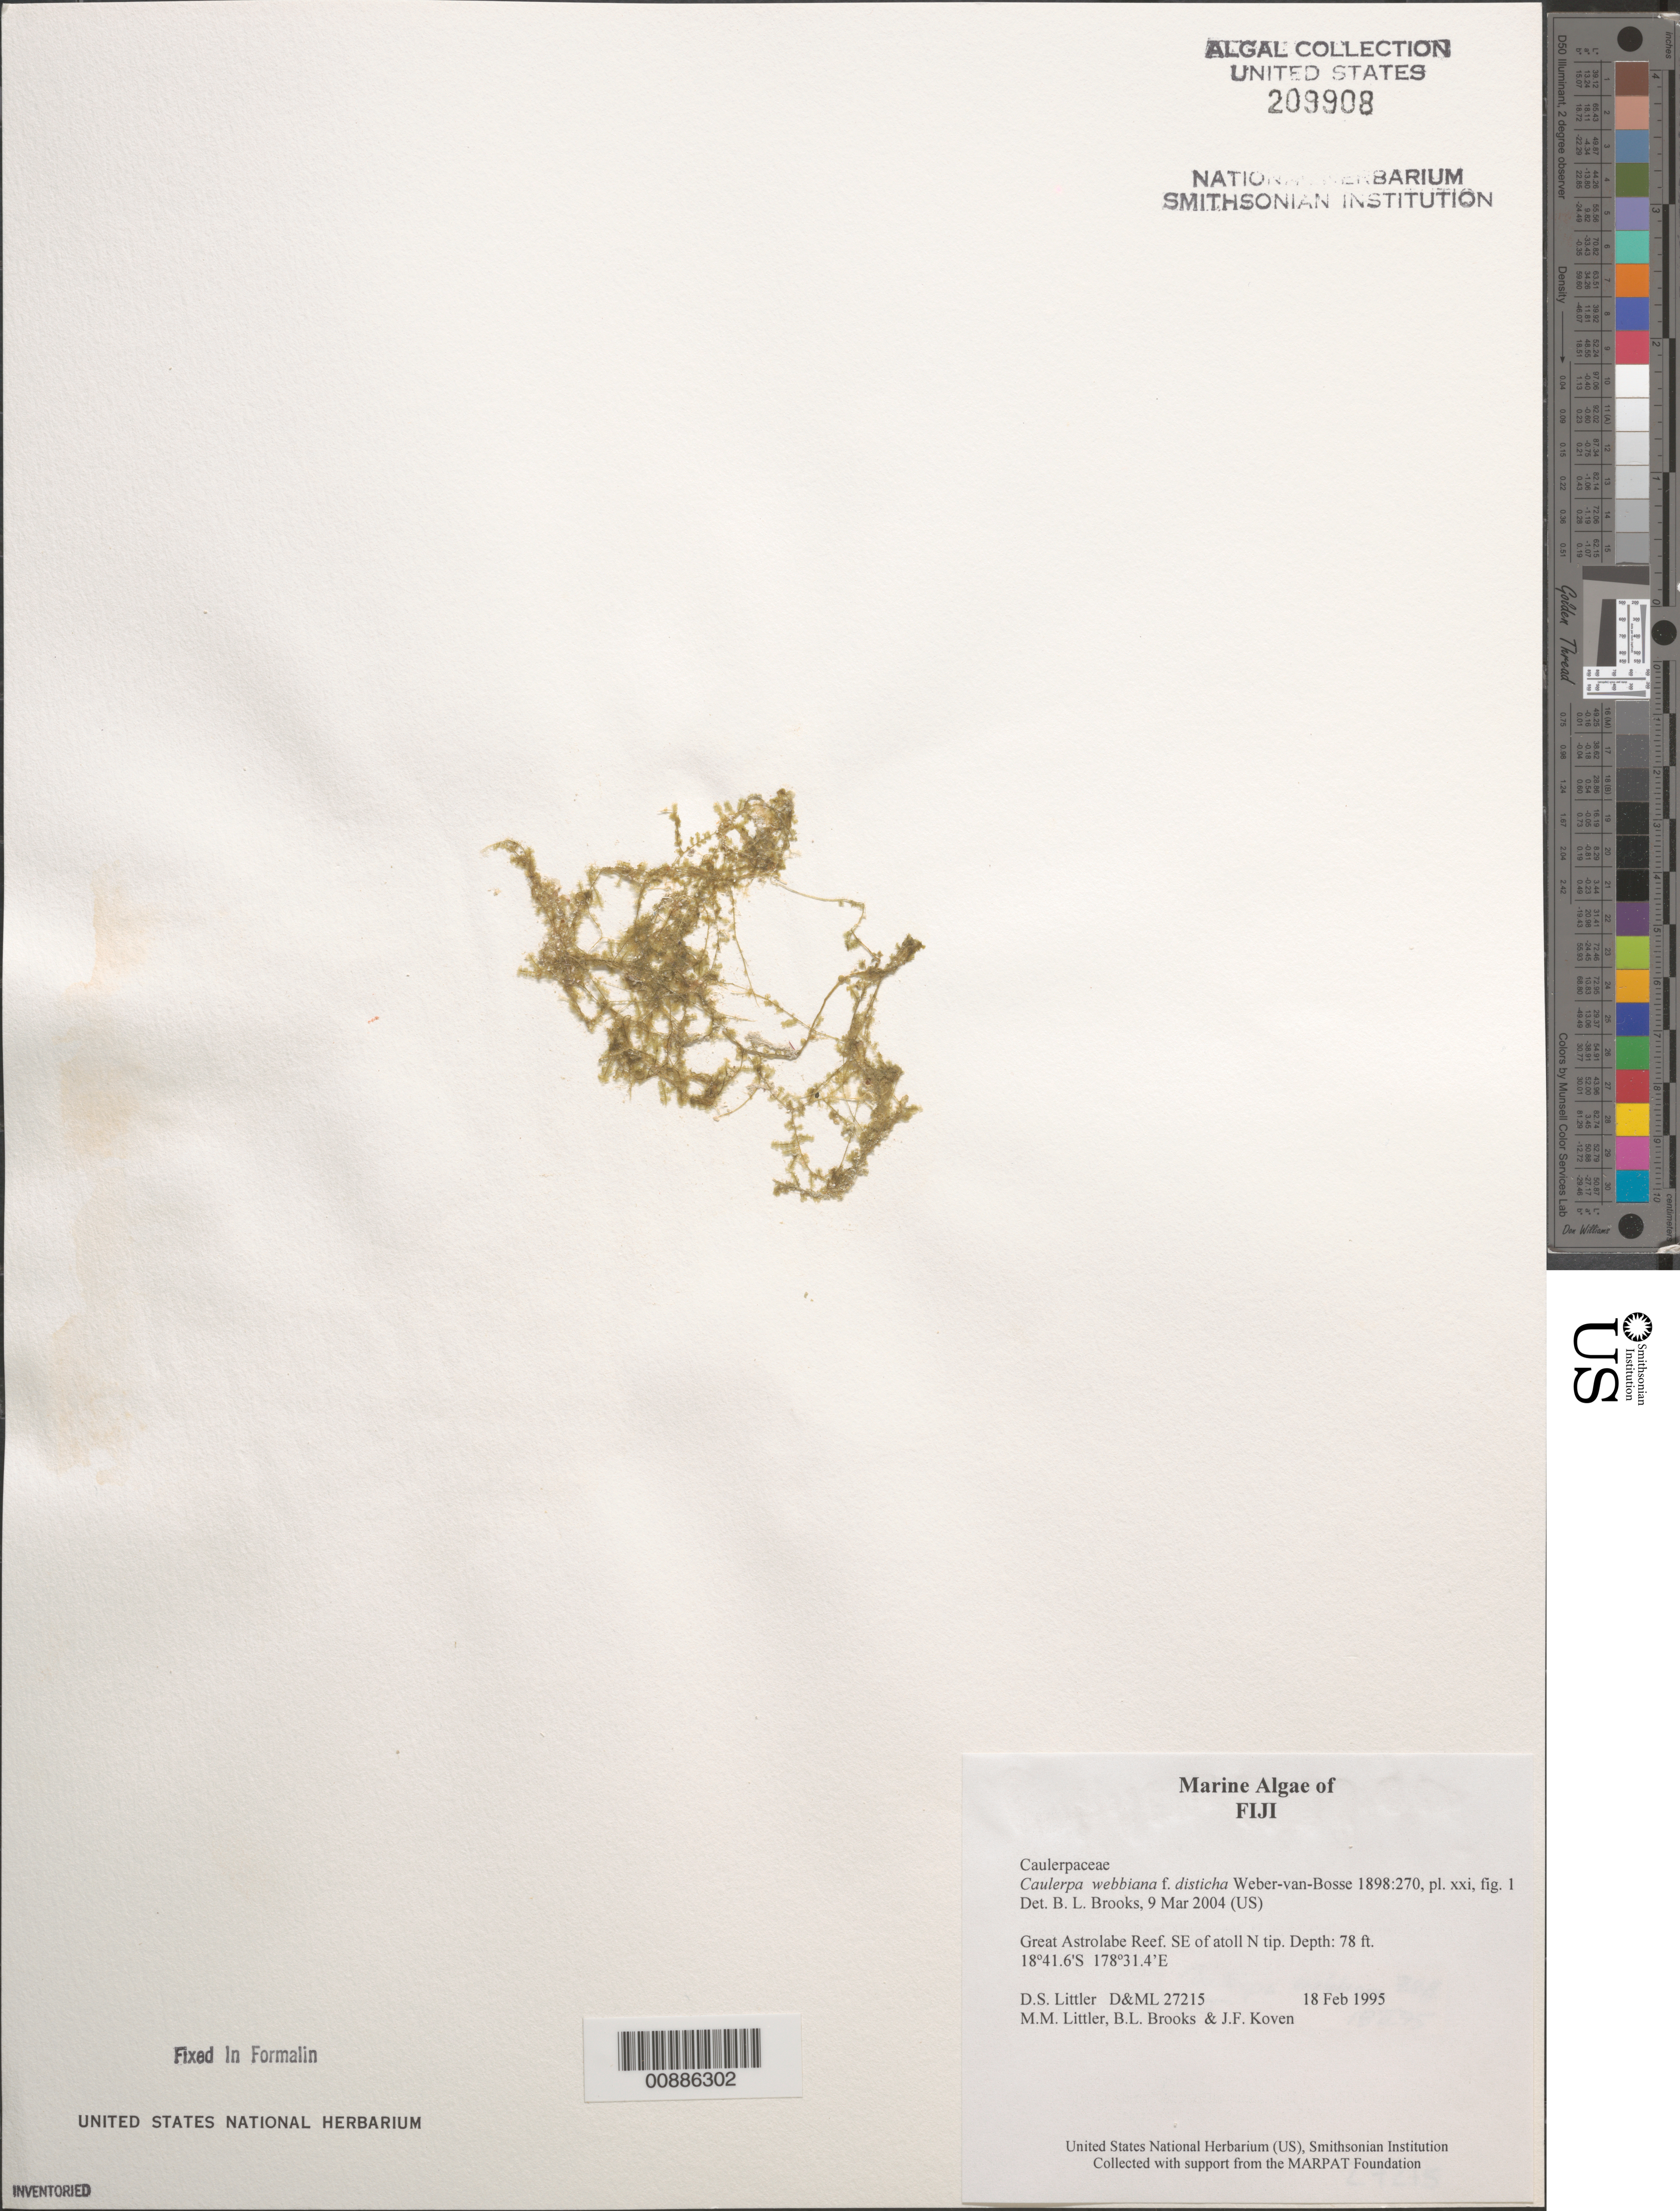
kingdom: Plantae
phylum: Chlorophyta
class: Ulvophyceae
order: Bryopsidales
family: Caulerpaceae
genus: Caulerpa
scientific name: Caulerpa webbiana f. disticha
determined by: Brooks, B. L., (BOT), Smithsonian Institution - National Museum of Natural History (UNITED STATES)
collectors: D. S. Littler, M. M. Littler, B. Brooks & J. Koven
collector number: D&ML 27215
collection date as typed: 18 Feb 1995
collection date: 1995-02-18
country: Fiji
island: Great Astrolabe Reef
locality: Great Astrolabe Reef, southeast of atoll north tip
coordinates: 18 41.6'S, 178 31.4'E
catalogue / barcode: US 209908